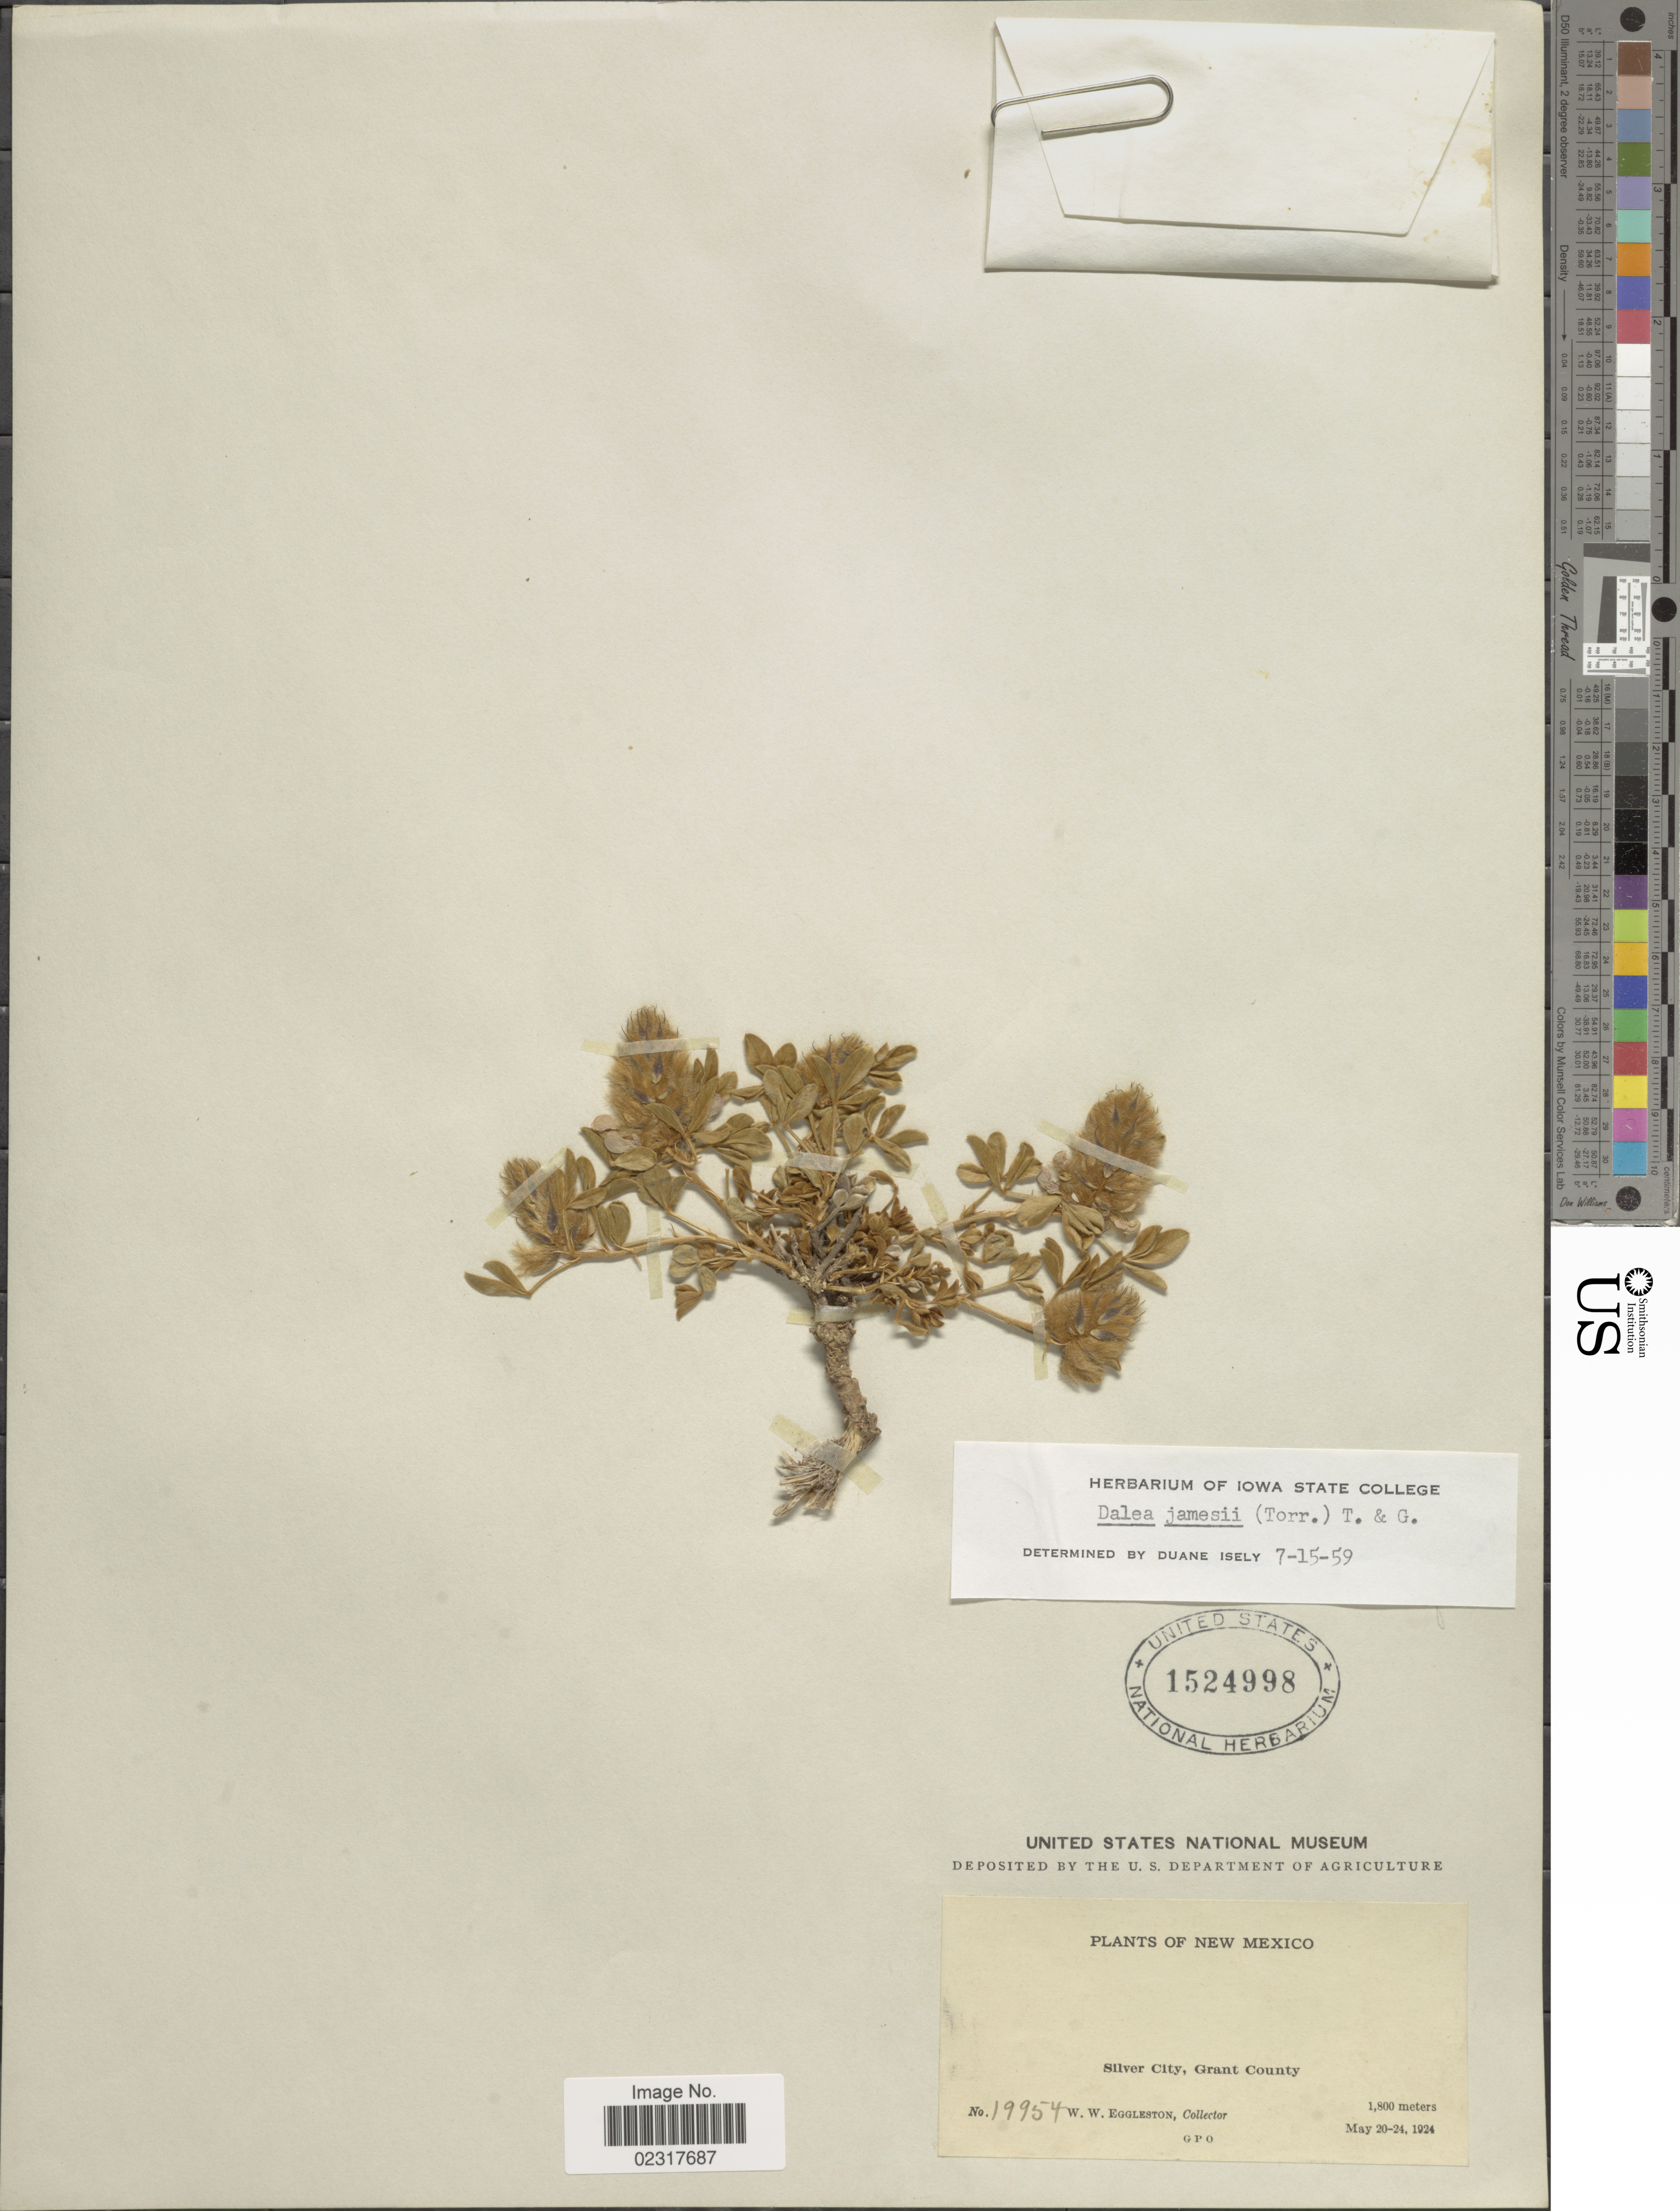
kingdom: Plantae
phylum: Tracheophyta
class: Magnoliopsida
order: Fabales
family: Fabaceae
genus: Dalea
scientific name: Dalea jamesii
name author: (Torr.) Torr. & A. Gray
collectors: W. W. Eggleston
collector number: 19954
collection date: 1924-05-20/1924-05-24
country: United States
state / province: New Mexico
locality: Silver City, Grant County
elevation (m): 1800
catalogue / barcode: US 1524998